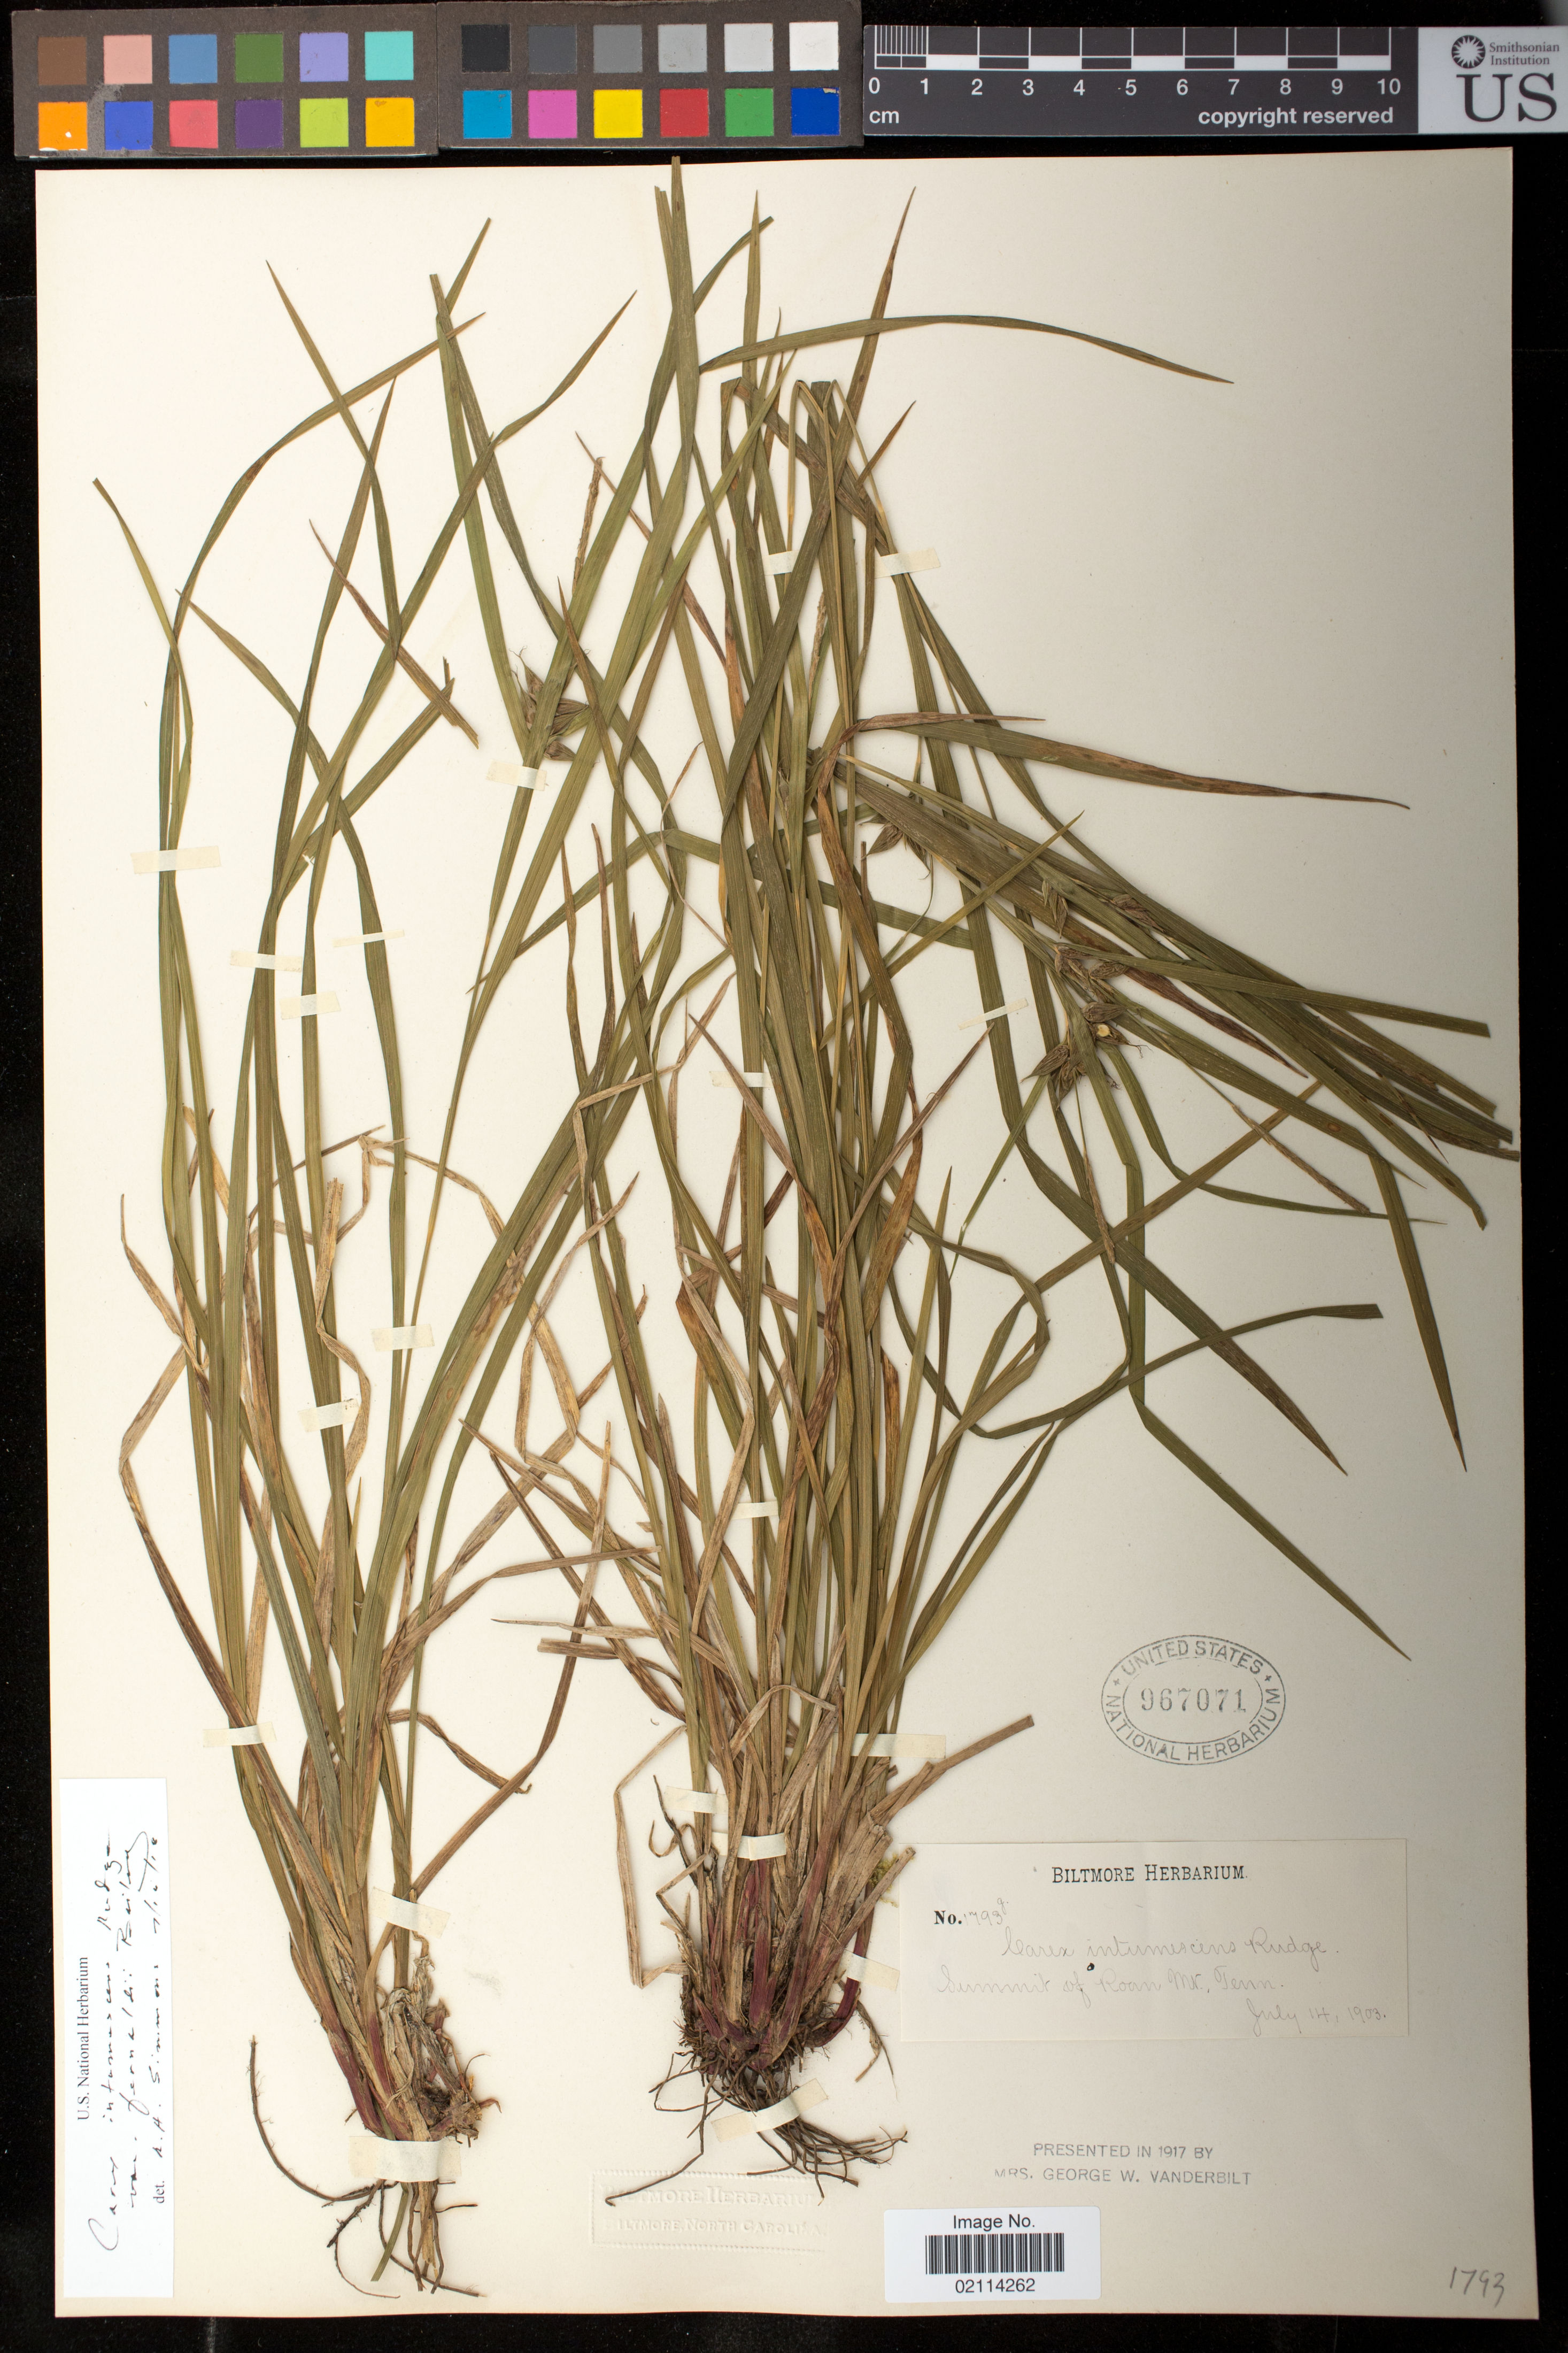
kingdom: Plantae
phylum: Tracheophyta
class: Liliopsida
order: Poales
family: Cyperaceae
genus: Carex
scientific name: Carex intumescens var. fernaldii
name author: L.H. Bailey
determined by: Simmons, R. H., (UNITED STATES)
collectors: R. Vanderbilt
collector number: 17938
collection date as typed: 14 Jul 1903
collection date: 1903-07-14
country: United States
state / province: Tennessee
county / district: Carter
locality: Roan Mt.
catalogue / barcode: US 967071